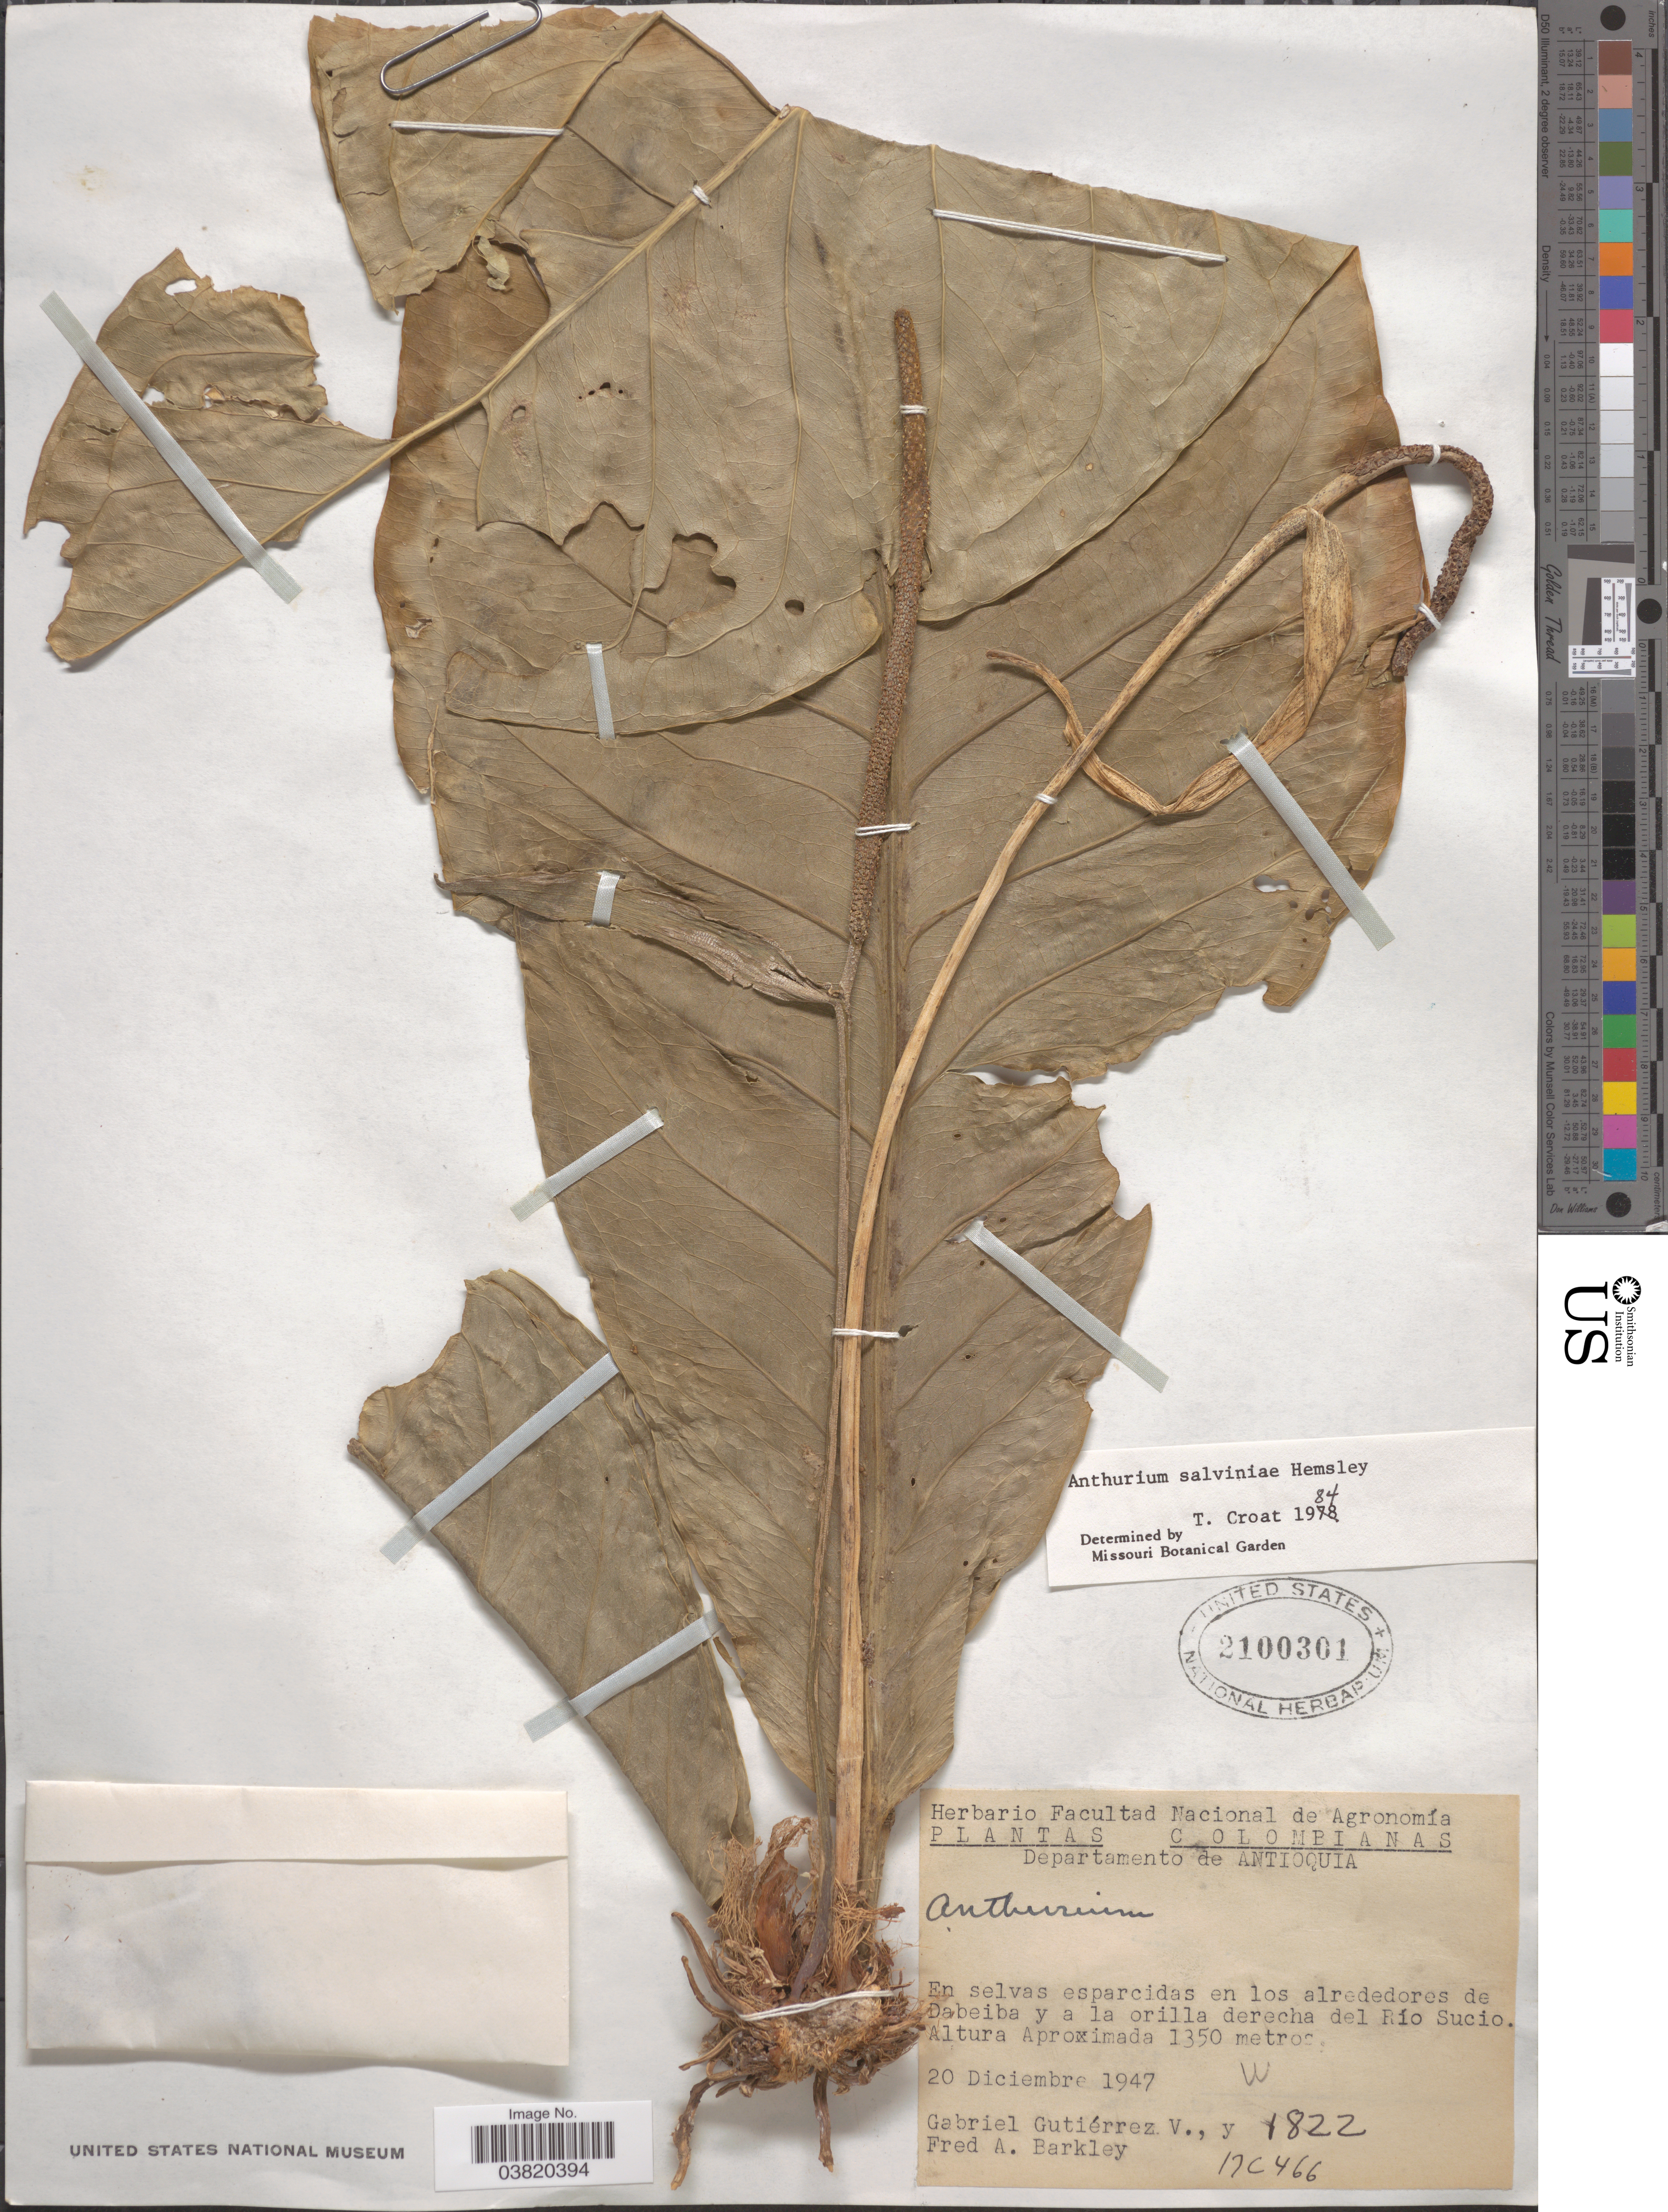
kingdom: Plantae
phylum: Tracheophyta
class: Liliopsida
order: Alismatales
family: Araceae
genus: Anthurium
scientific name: Anthurium salvinii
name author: Hemsl.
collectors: G. Gutiérrez V. & F. A. Barkley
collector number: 1822/17C466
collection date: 1947-12-20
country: Colombia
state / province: Antioquia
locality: Departamento de Antioquia. En los alrededores de Dabeiba y a la orilla derecha del Río Sucio.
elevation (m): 1350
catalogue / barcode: US 2100301